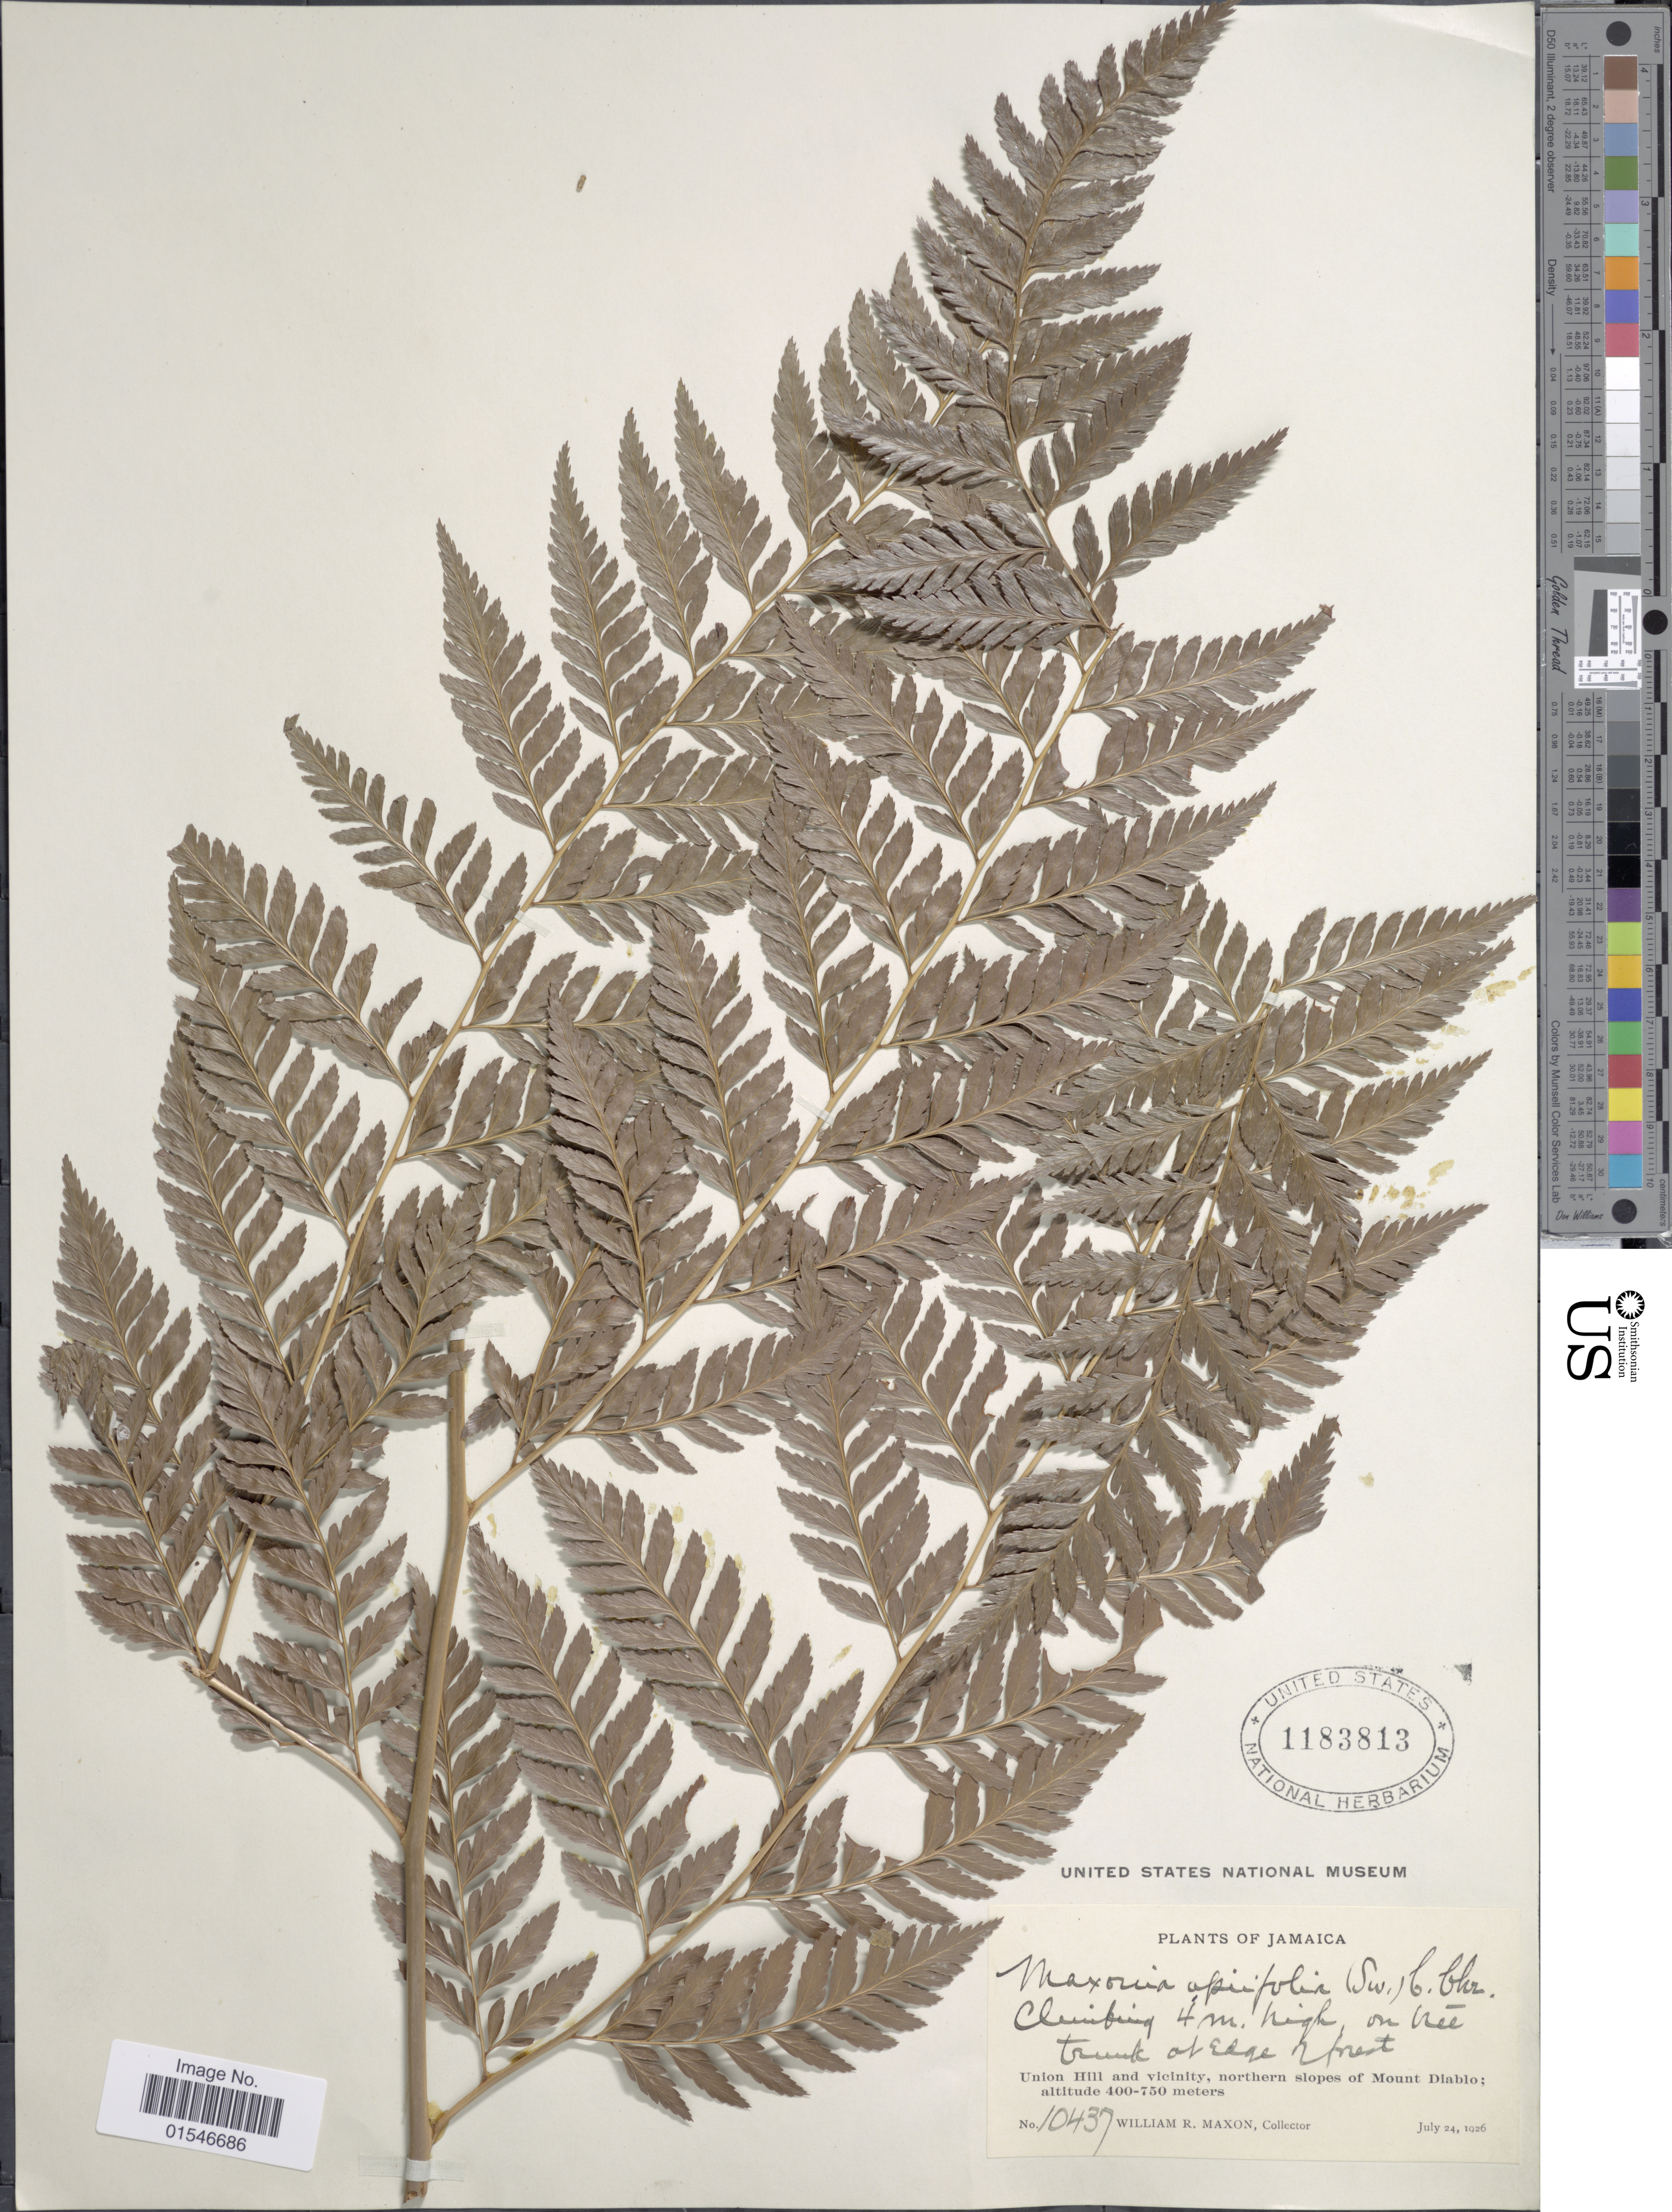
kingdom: Plantae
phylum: Tracheophyta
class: Polypodiopsida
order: Polypodiales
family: Dryopteridaceae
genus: Maxonia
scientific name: Maxonia apiifolia var. apiifolia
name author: (Sw.) C. Chr.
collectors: W. R. Maxon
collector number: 10437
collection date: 1926-07-24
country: Jamaica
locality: Union Hill and vicinity, northern slopes of Mount Diabolo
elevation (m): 400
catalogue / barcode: US 1183813